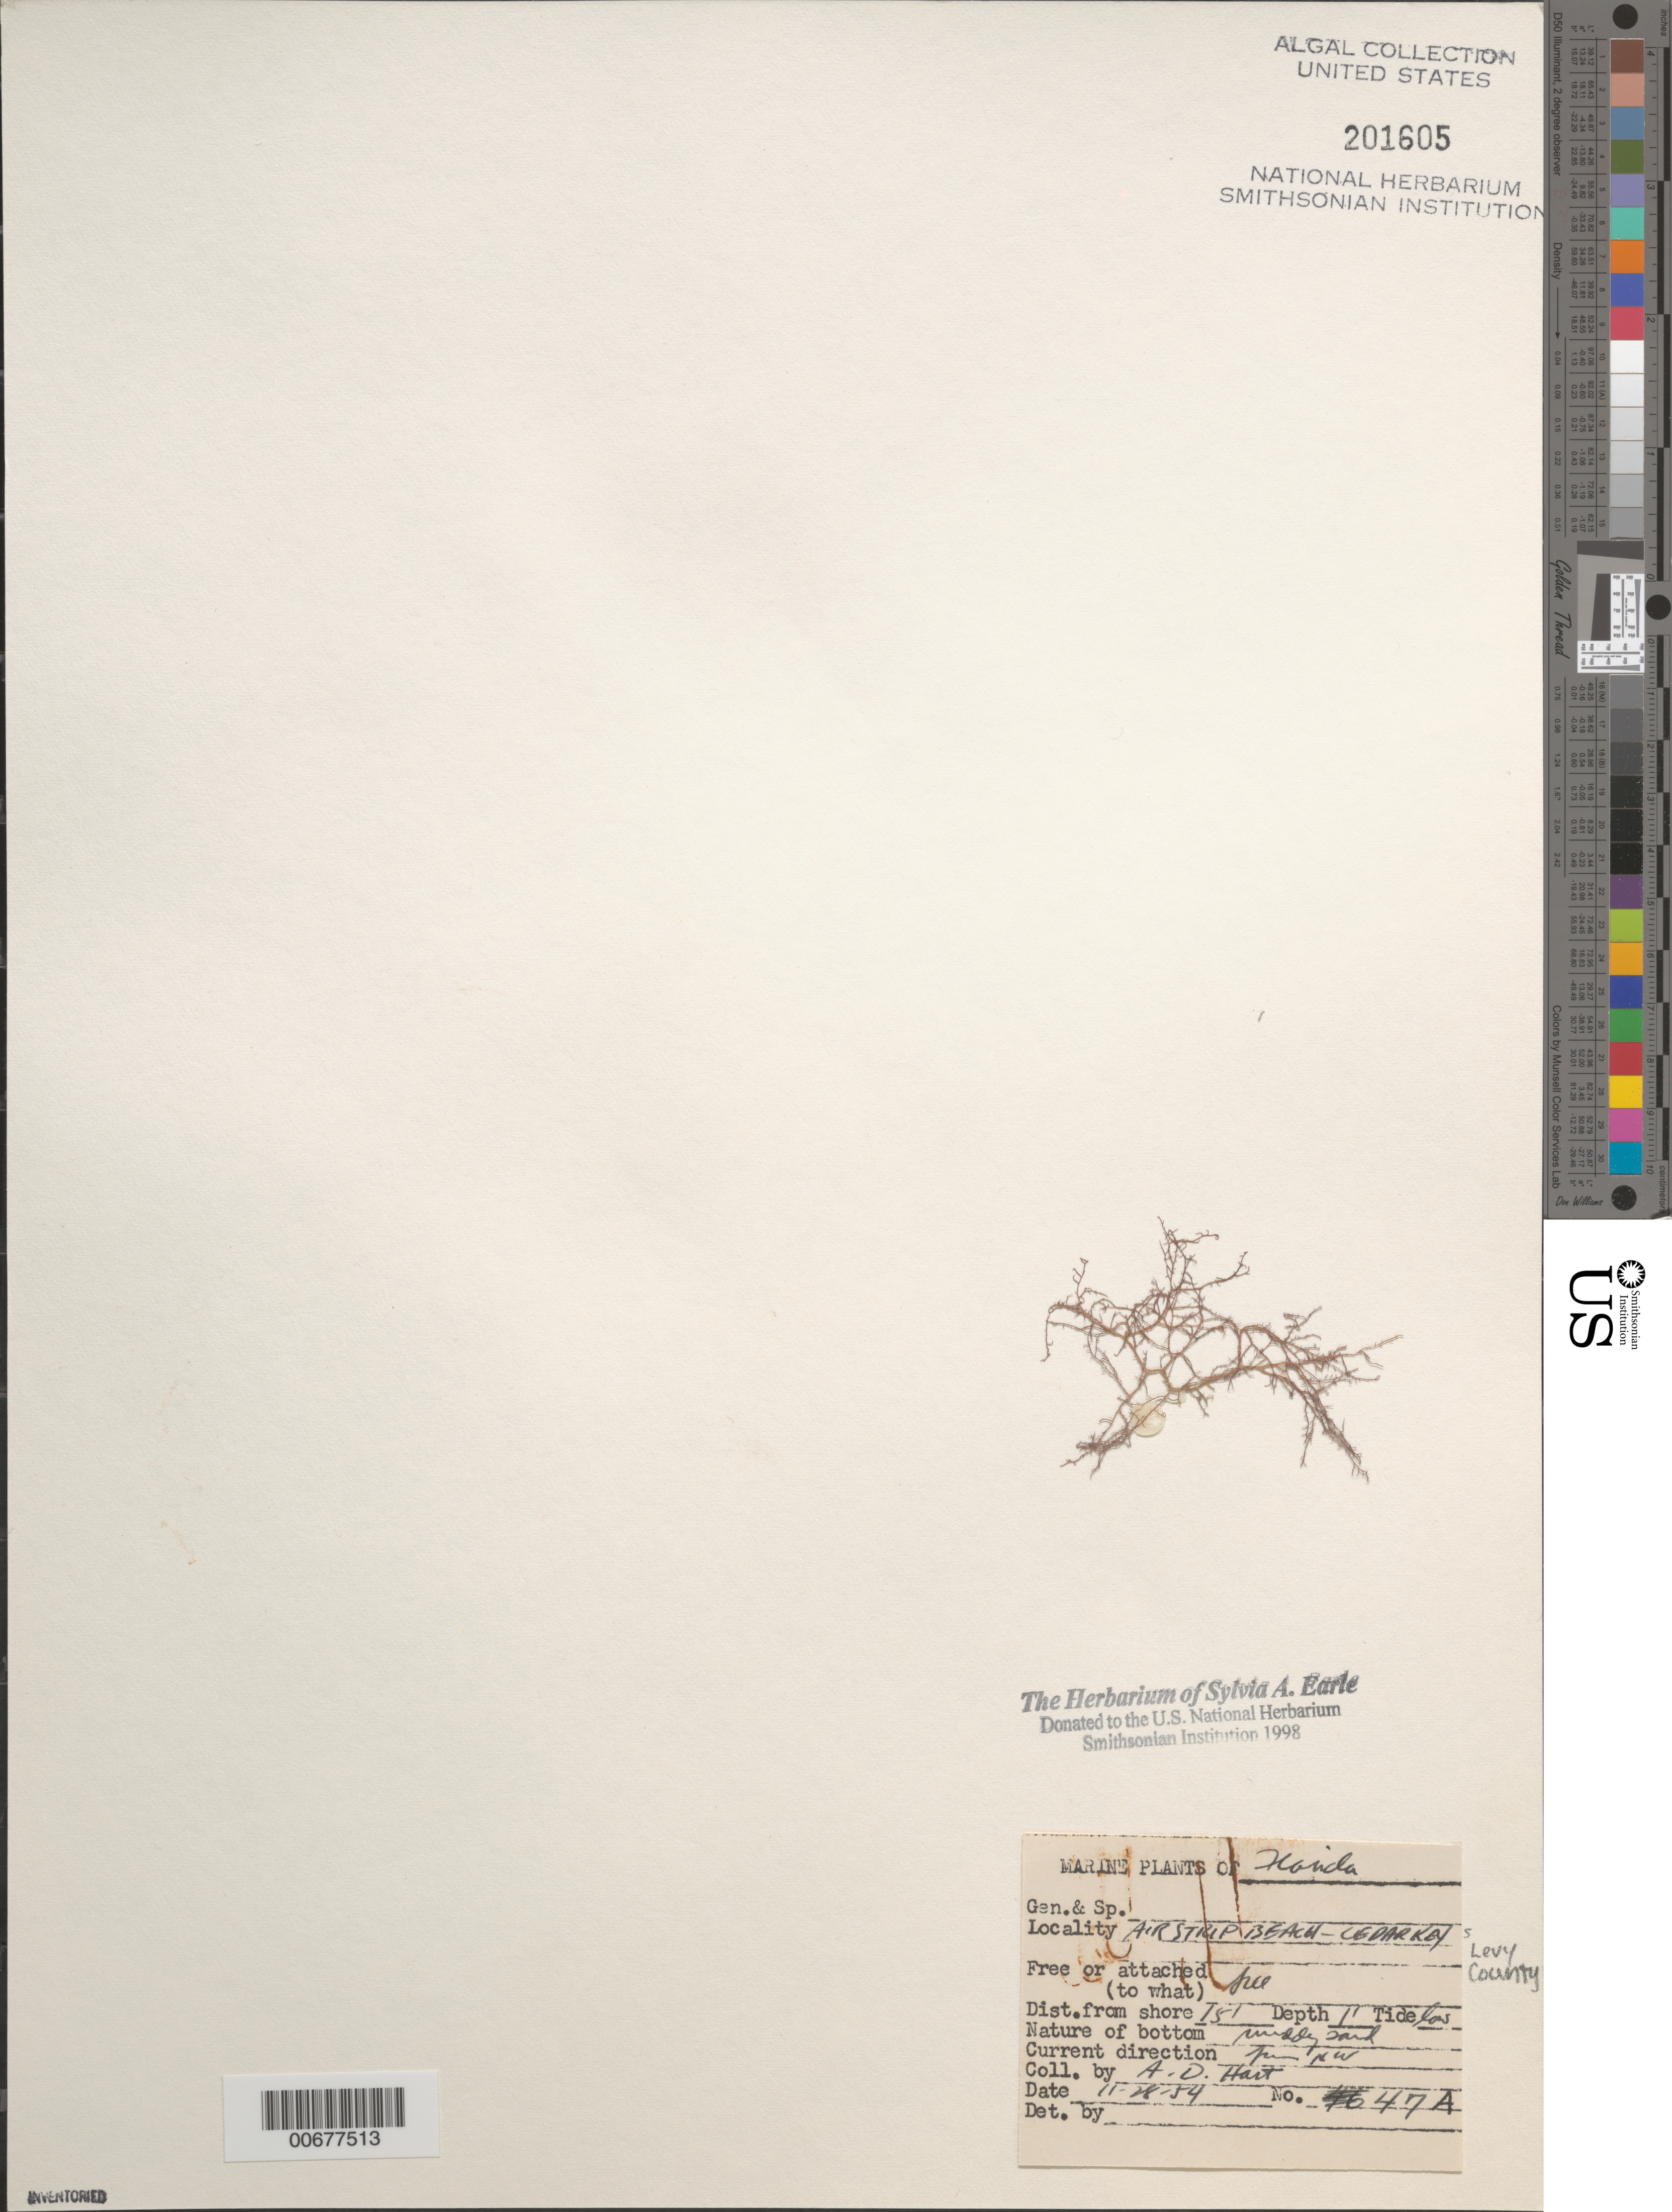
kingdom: Plantae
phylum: Rhodophyta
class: Florideophyceae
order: Gigartinales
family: Cystocloniaceae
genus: Hypnea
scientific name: Hypnea sp.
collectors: A. D. Hart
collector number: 47A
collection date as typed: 28 Nov 1954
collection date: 1954-11-28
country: United States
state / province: Florida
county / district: Levy County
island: Way Key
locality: Air Strip Beach, Cedar Key (town)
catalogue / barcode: US 201605